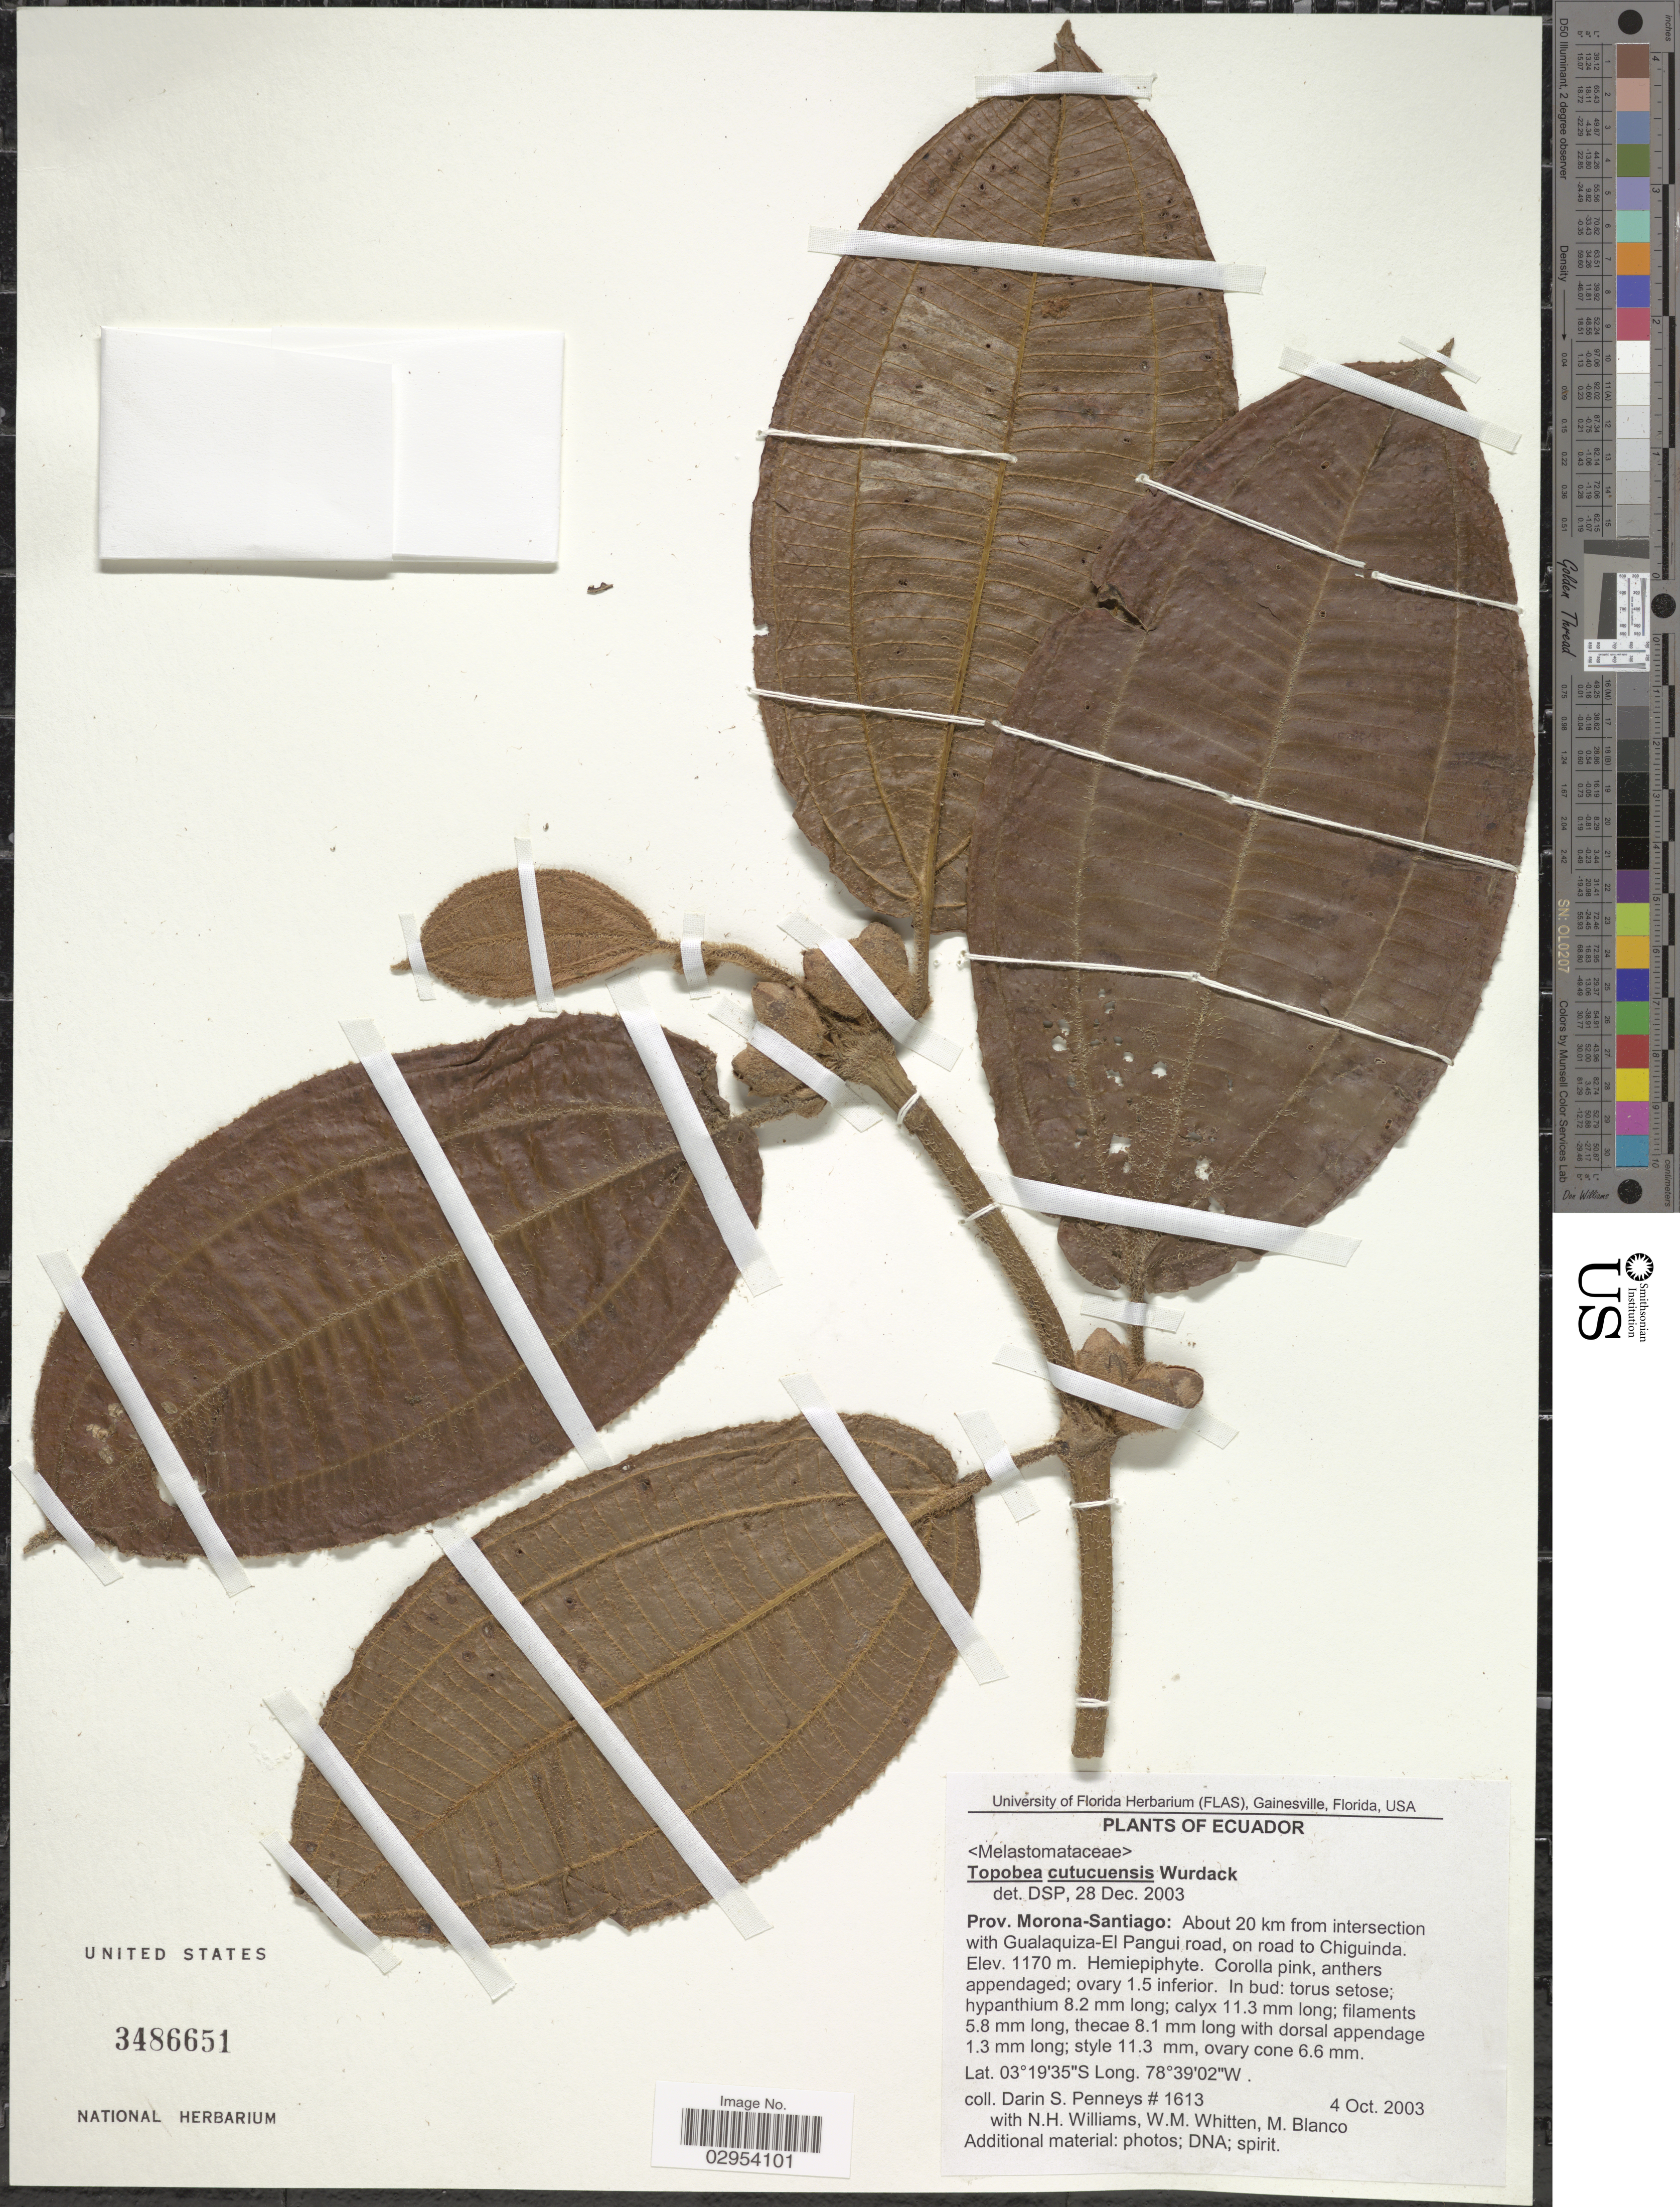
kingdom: Plantae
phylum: Tracheophyta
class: Magnoliopsida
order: Myrtales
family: Melastomataceae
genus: Topobea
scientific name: Topobea cutucuensis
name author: Wurdack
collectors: D. S. Penneys, N. H. Williams, W. M. Whitten & M. Blanco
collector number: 1613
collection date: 2003-10-04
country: Ecuador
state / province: Morona-Santiago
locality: About 20 km from intersection with Gualaquiza-El Pangui road, on road to Chiguinda.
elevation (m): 1170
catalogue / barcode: US 3486651